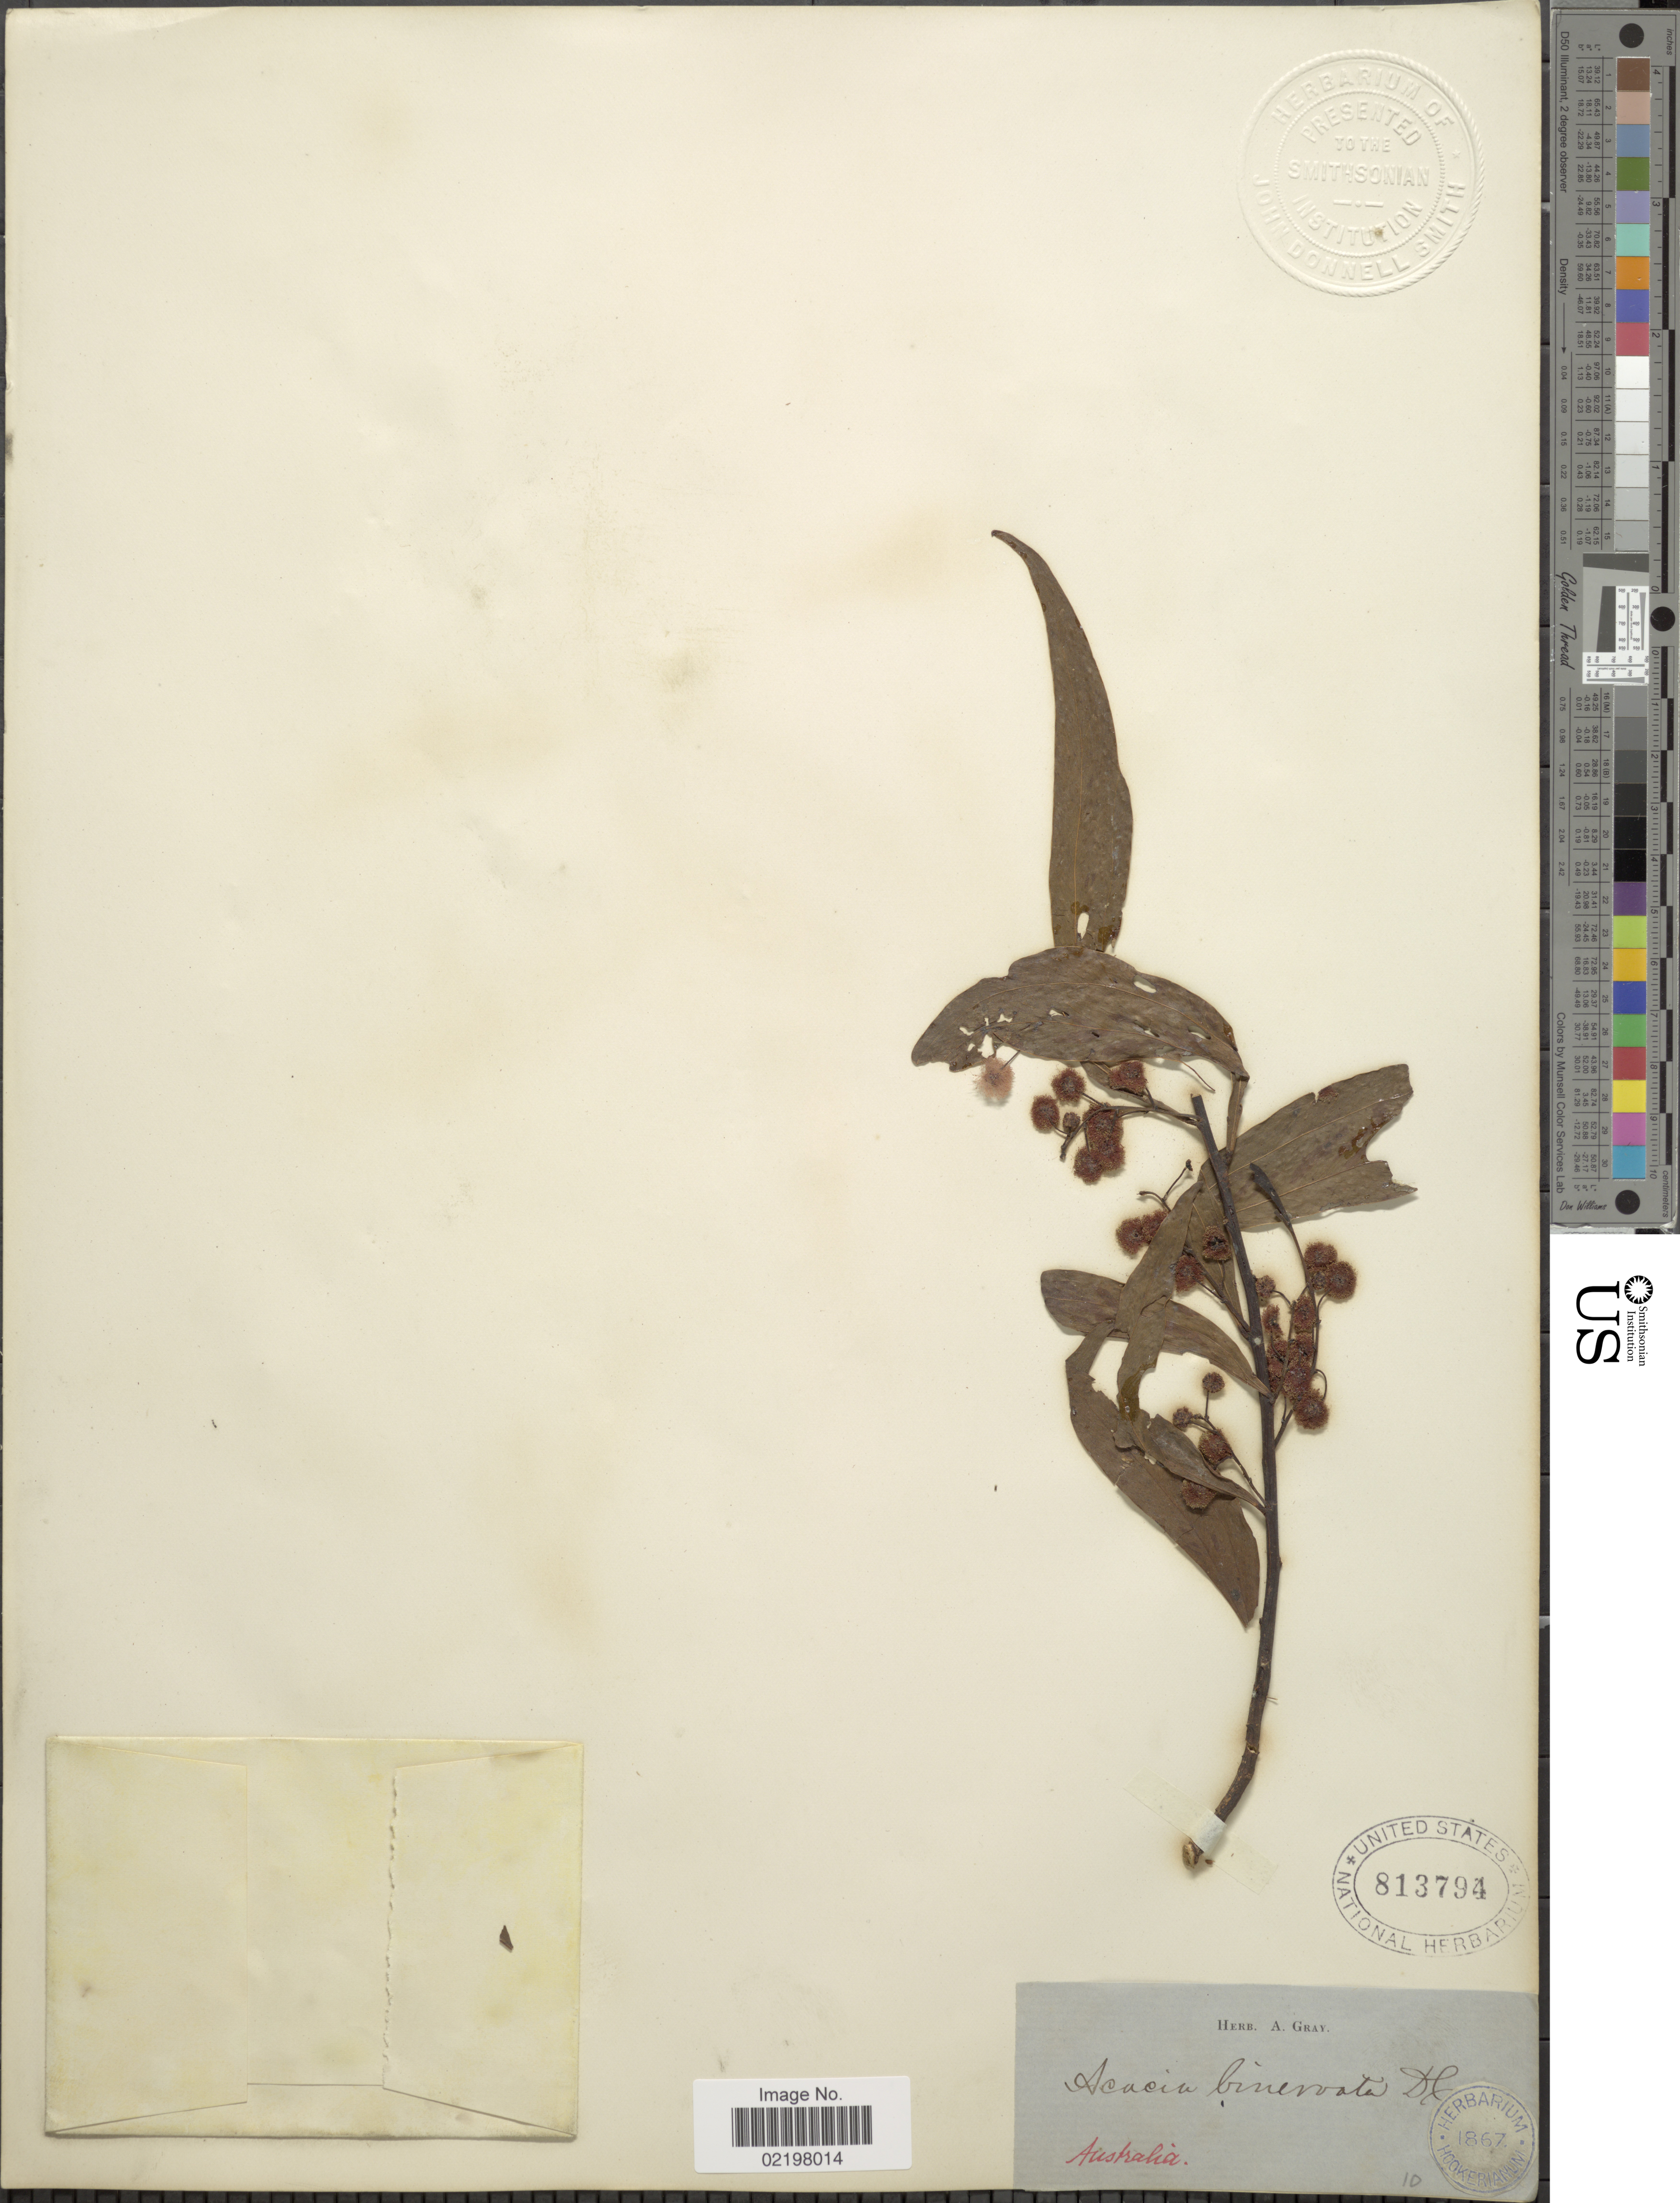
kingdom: Plantae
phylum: Tracheophyta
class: Magnoliopsida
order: Fabales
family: Fabaceae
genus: Acacia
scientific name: Acacia binervata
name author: DC.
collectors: ex Herb. A. Gray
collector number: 10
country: Australia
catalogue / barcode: US 813794